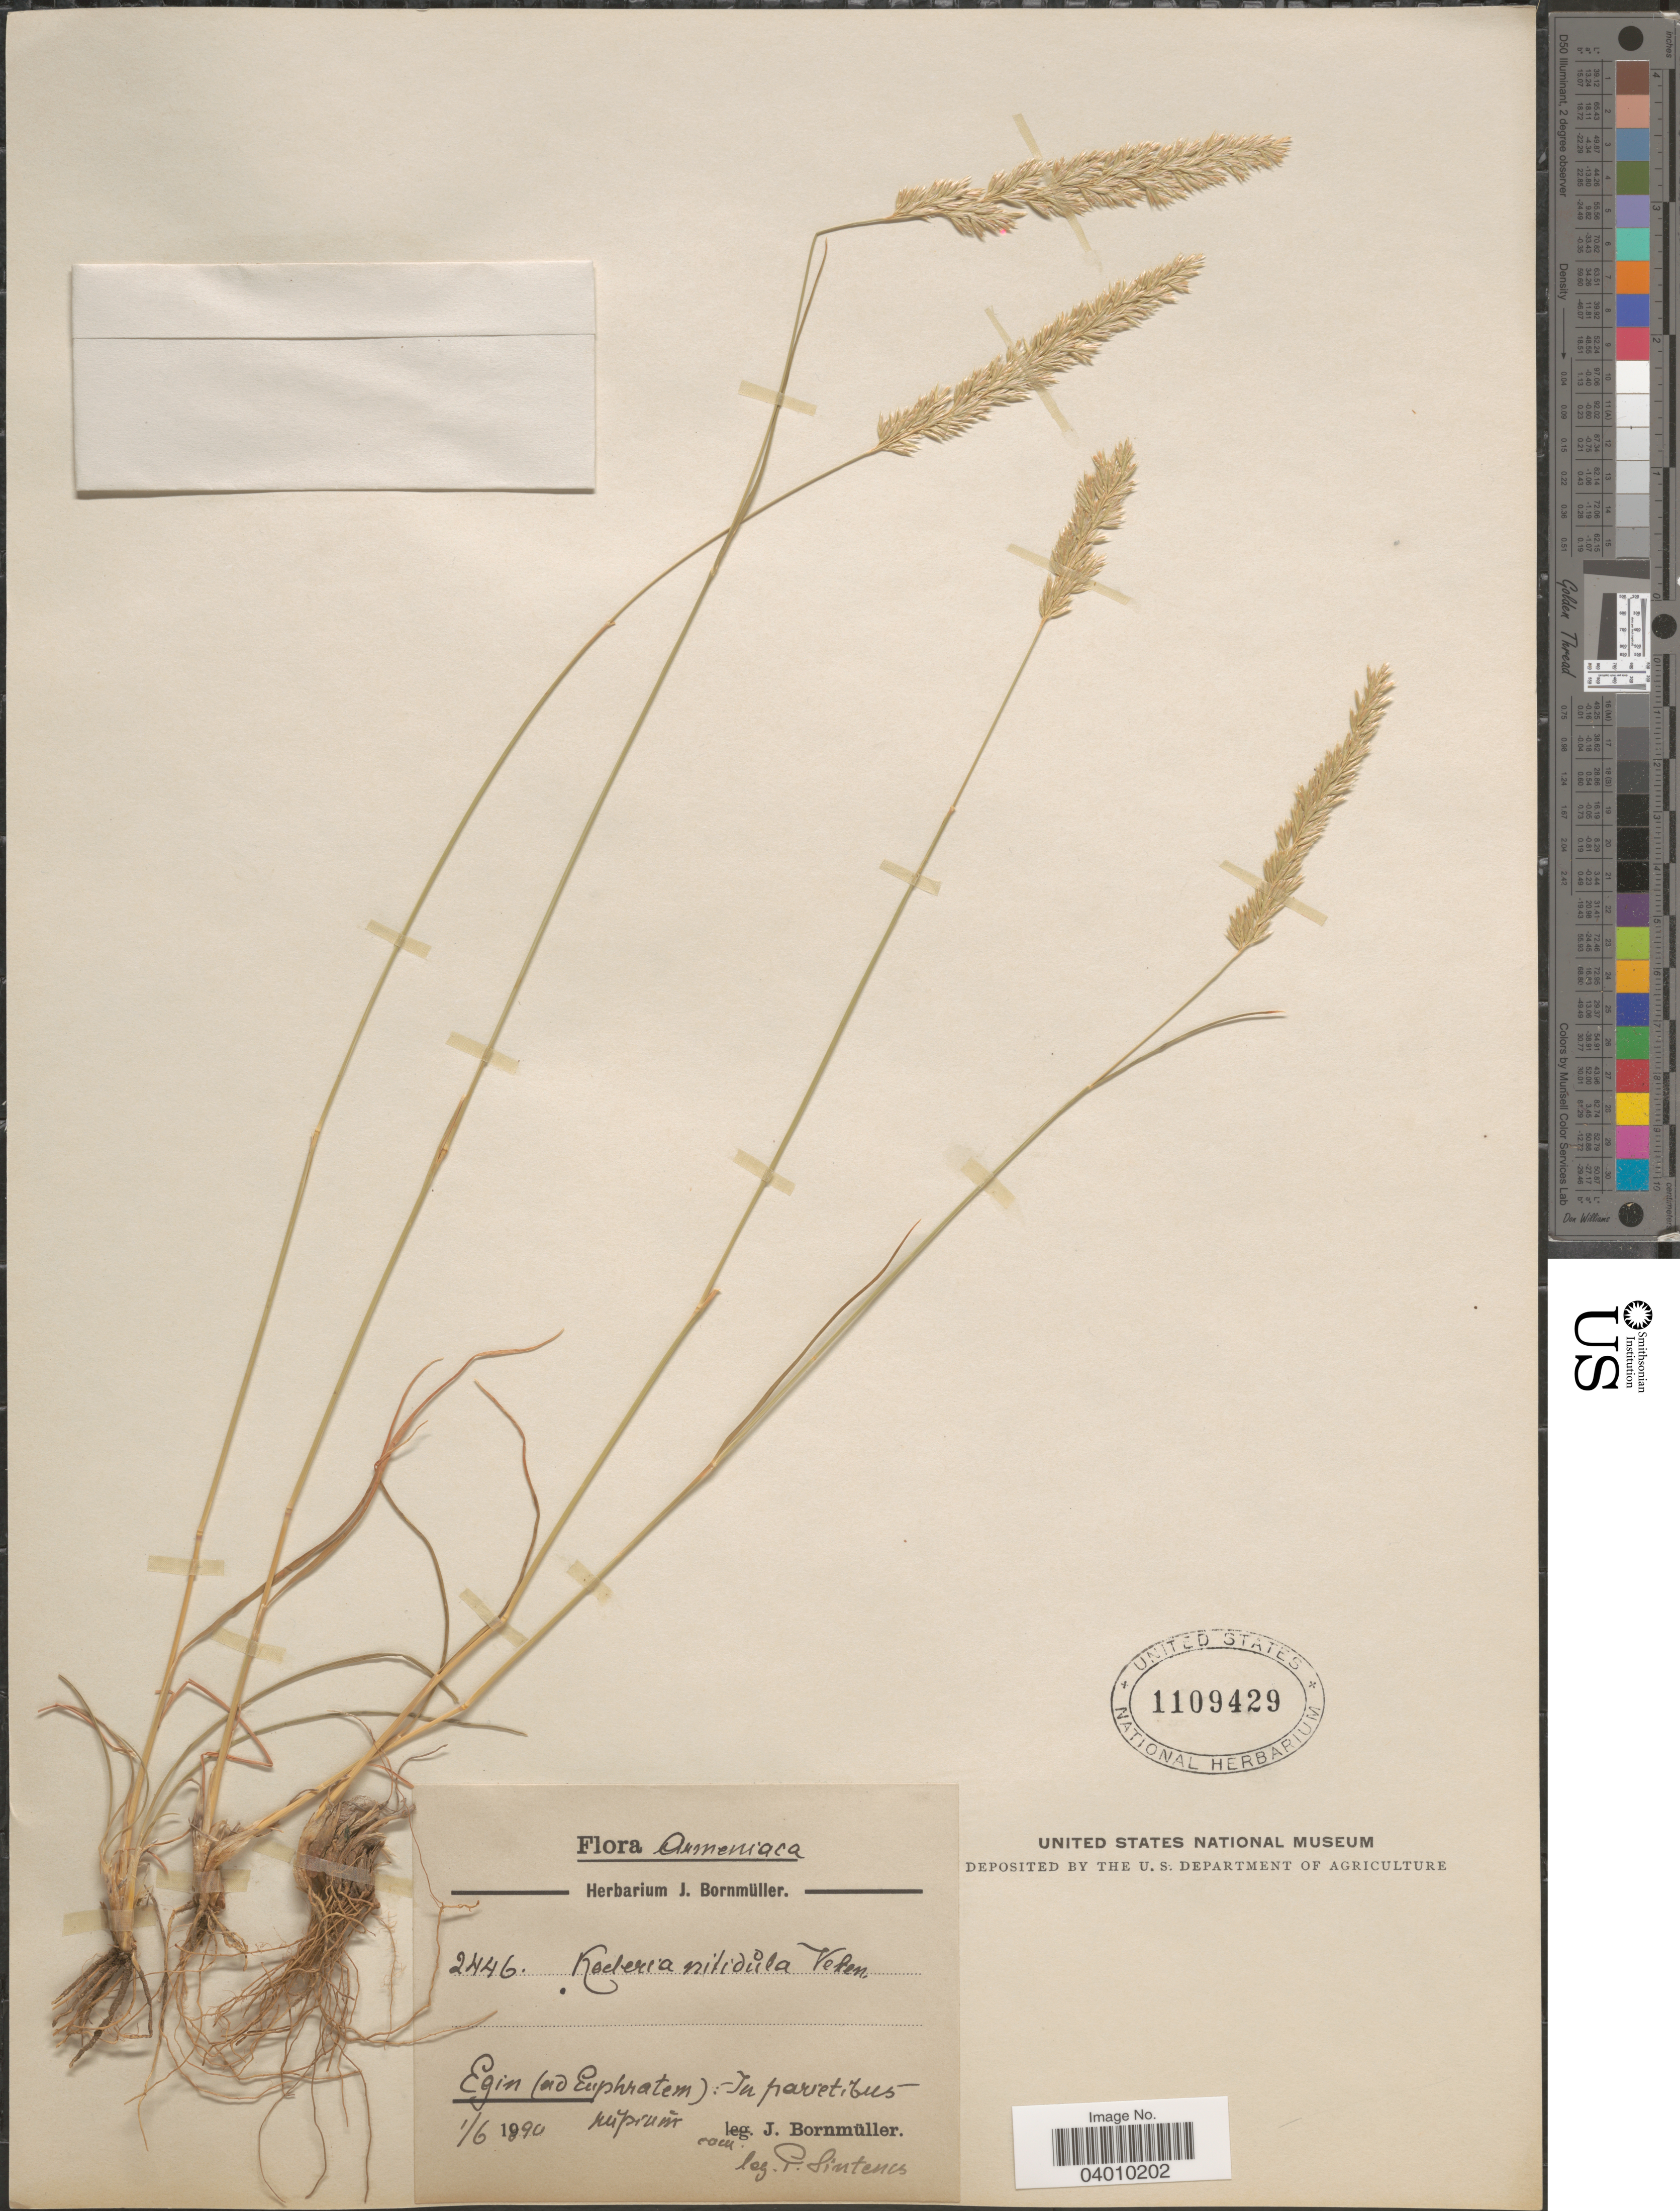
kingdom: Plantae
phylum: Tracheophyta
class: Liliopsida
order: Poales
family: Poaceae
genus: Koeleria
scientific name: Koeleria nitidula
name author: Velen.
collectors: P. Sintenis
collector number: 2446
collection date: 1890-06-01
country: Armenia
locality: Egin (ad Euphratem): In parietibus rupium.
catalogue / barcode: US 1109429